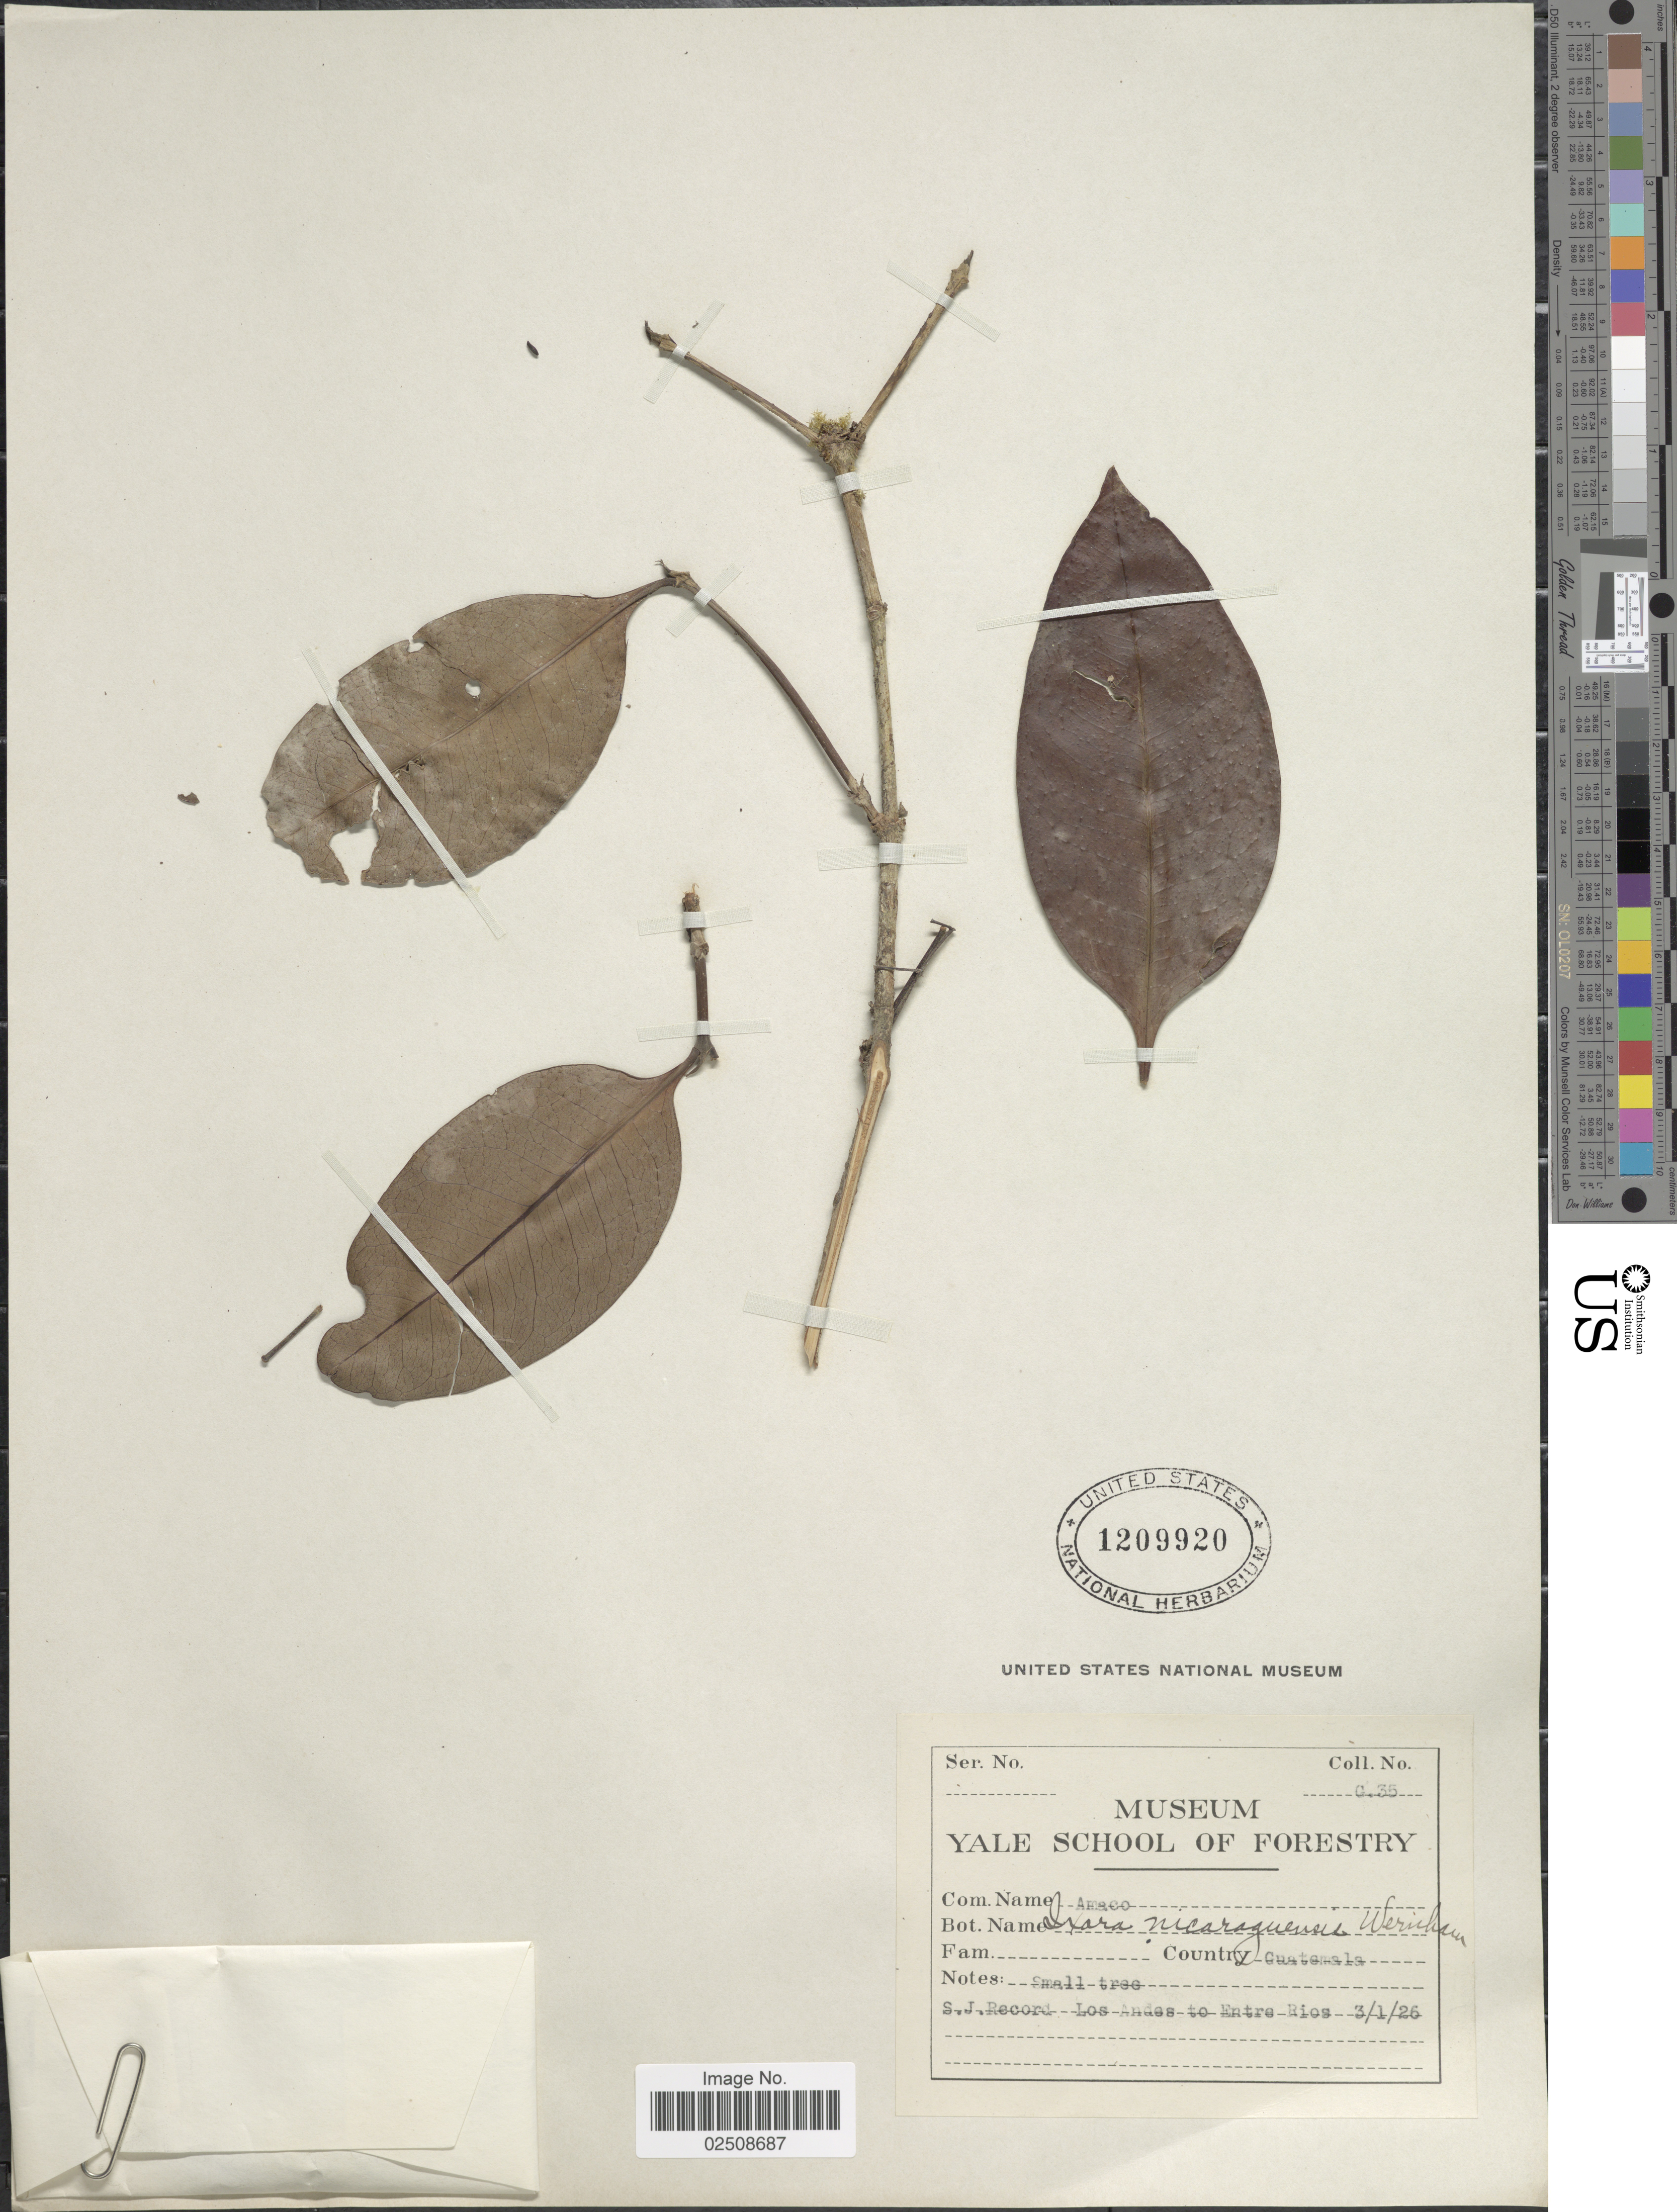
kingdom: Plantae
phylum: Tracheophyta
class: Magnoliopsida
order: Gentianales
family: Rubiaceae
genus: Ixora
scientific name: Ixora nicaraguensis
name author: Wernham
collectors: S. J. Record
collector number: G35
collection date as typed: Transcribed d/m/y: 3/1/26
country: Guatemala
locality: Los Andes to Entre Rios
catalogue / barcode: US 1209920